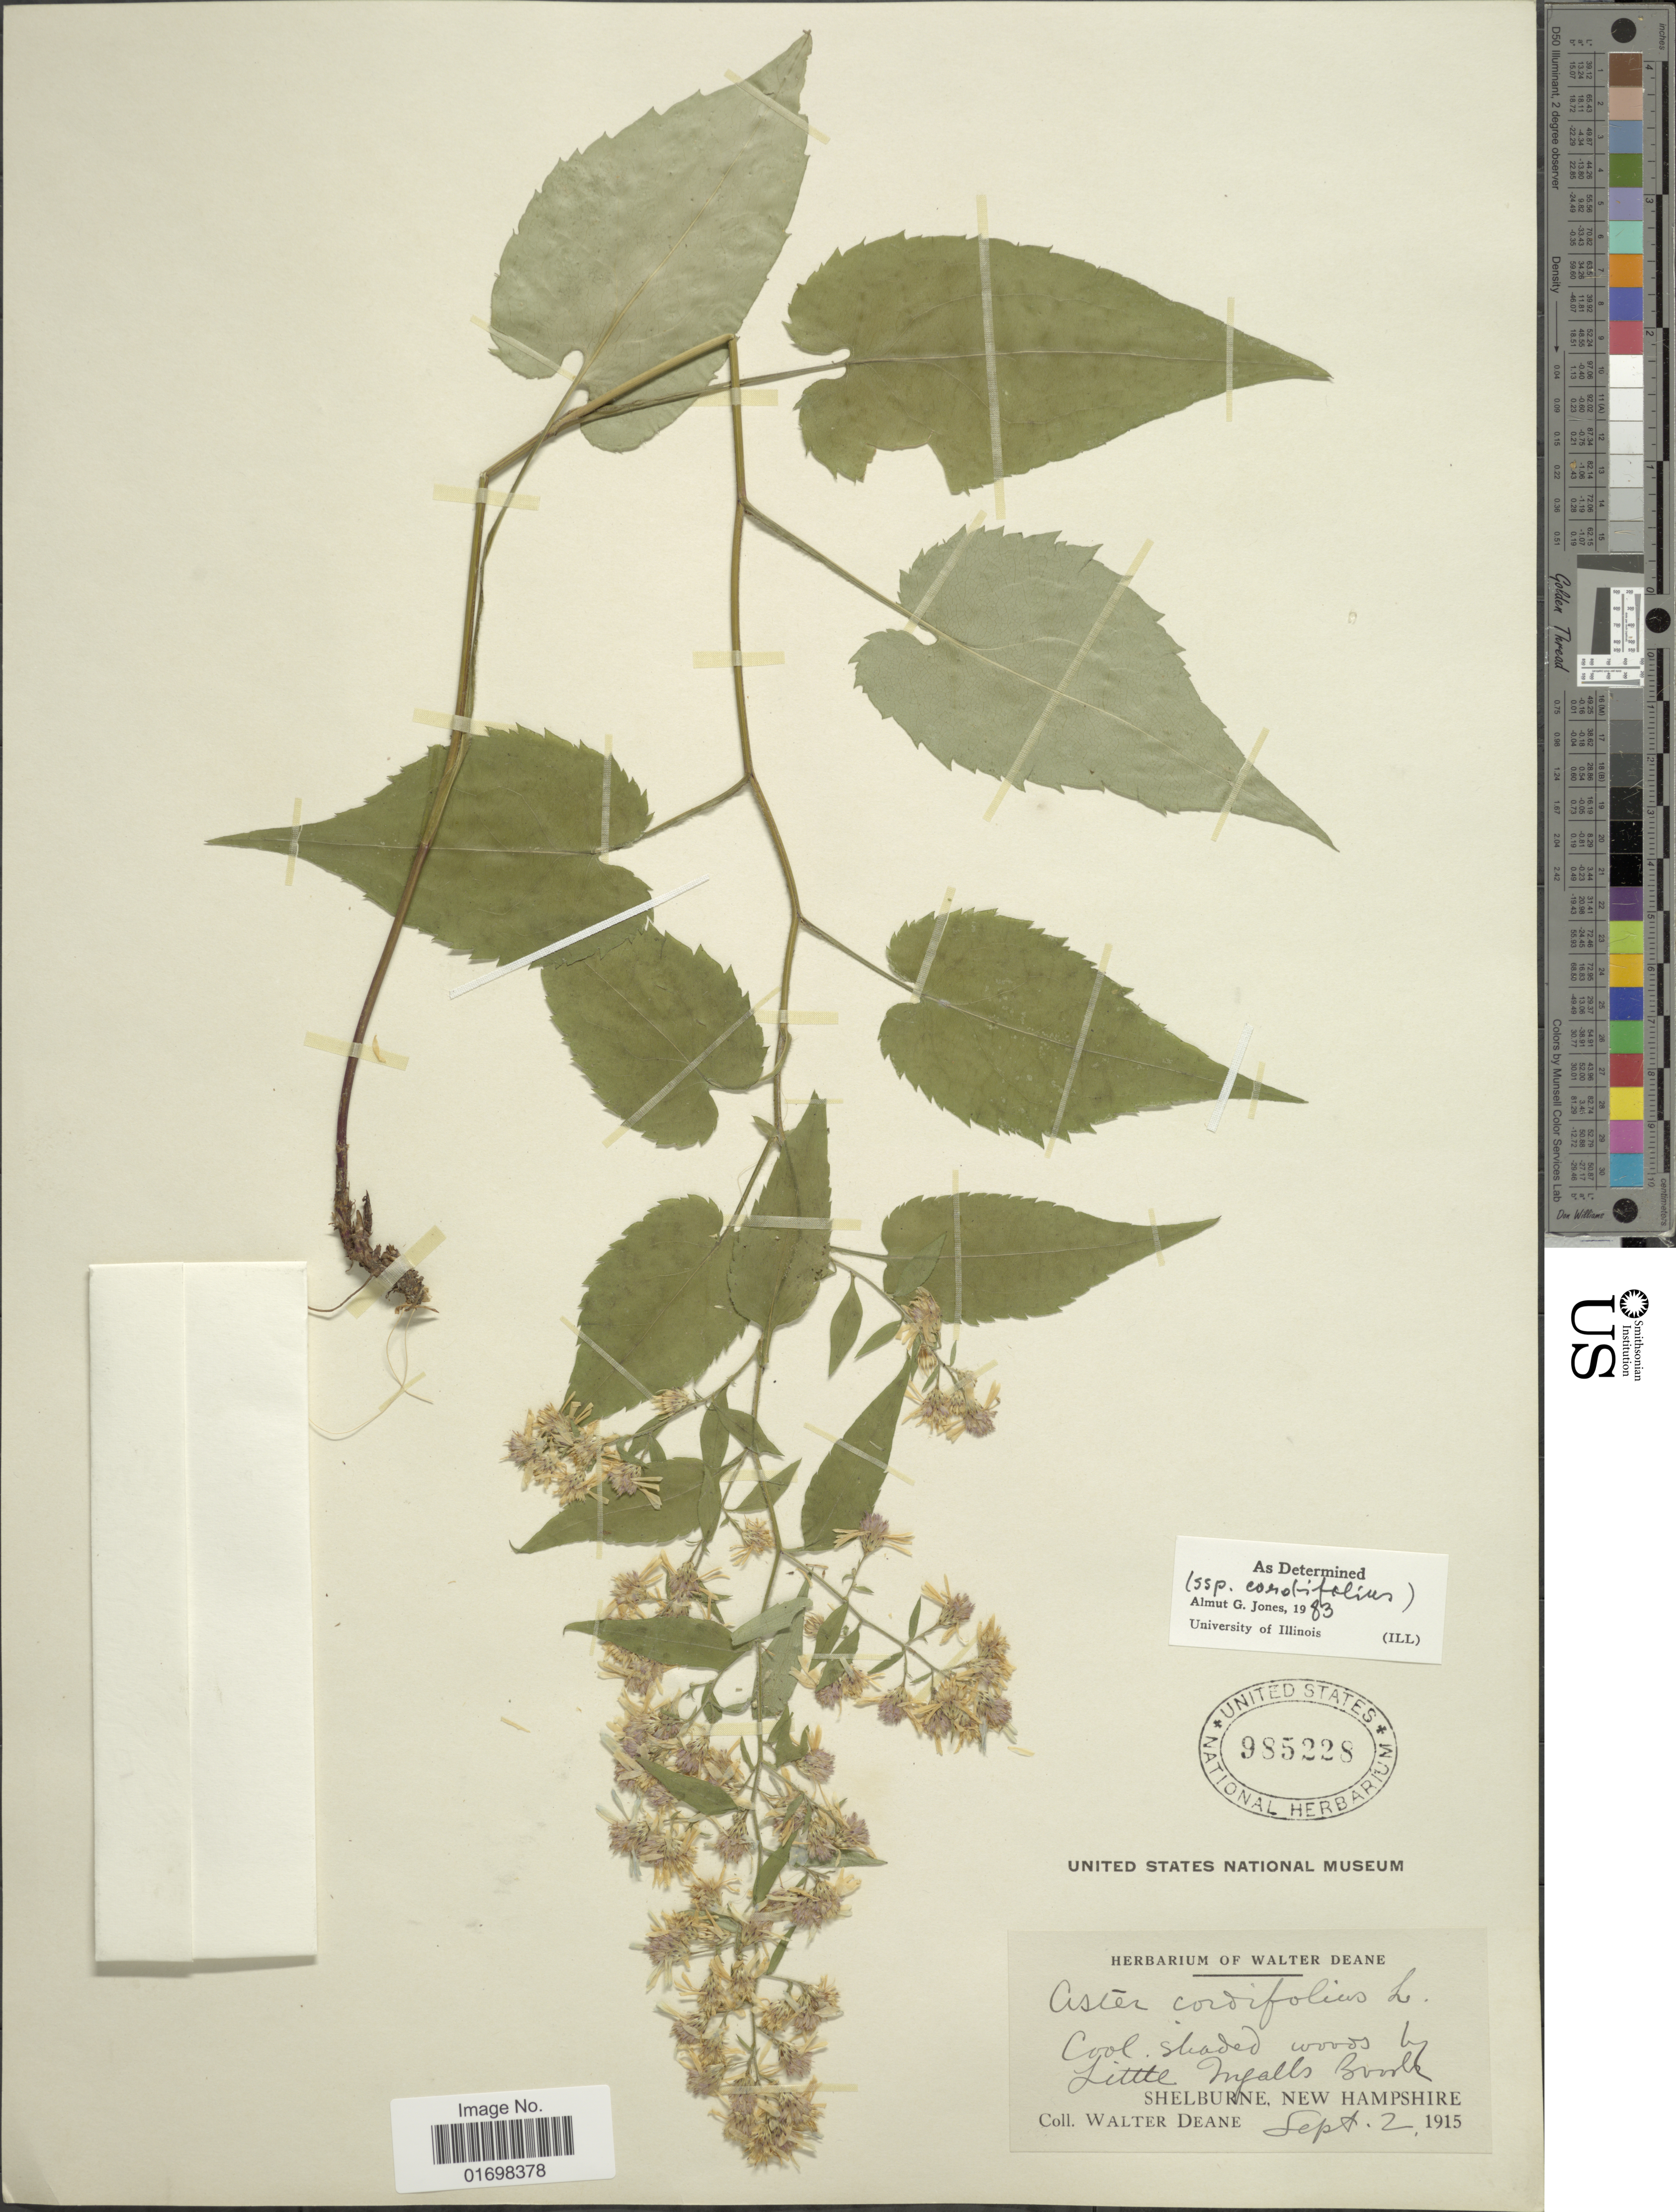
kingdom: Plantae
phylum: Tracheophyta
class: Magnoliopsida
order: Asterales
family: Asteraceae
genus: Symphyotrichum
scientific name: Symphyotrichum cordifolium var. cordifolium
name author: (L.) G.L. Nesom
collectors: W. Deane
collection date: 1915-09-02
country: United States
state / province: New Hampshire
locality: Little Ingalls Brook, Shelbourne, New Hampshire.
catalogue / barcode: US 985228